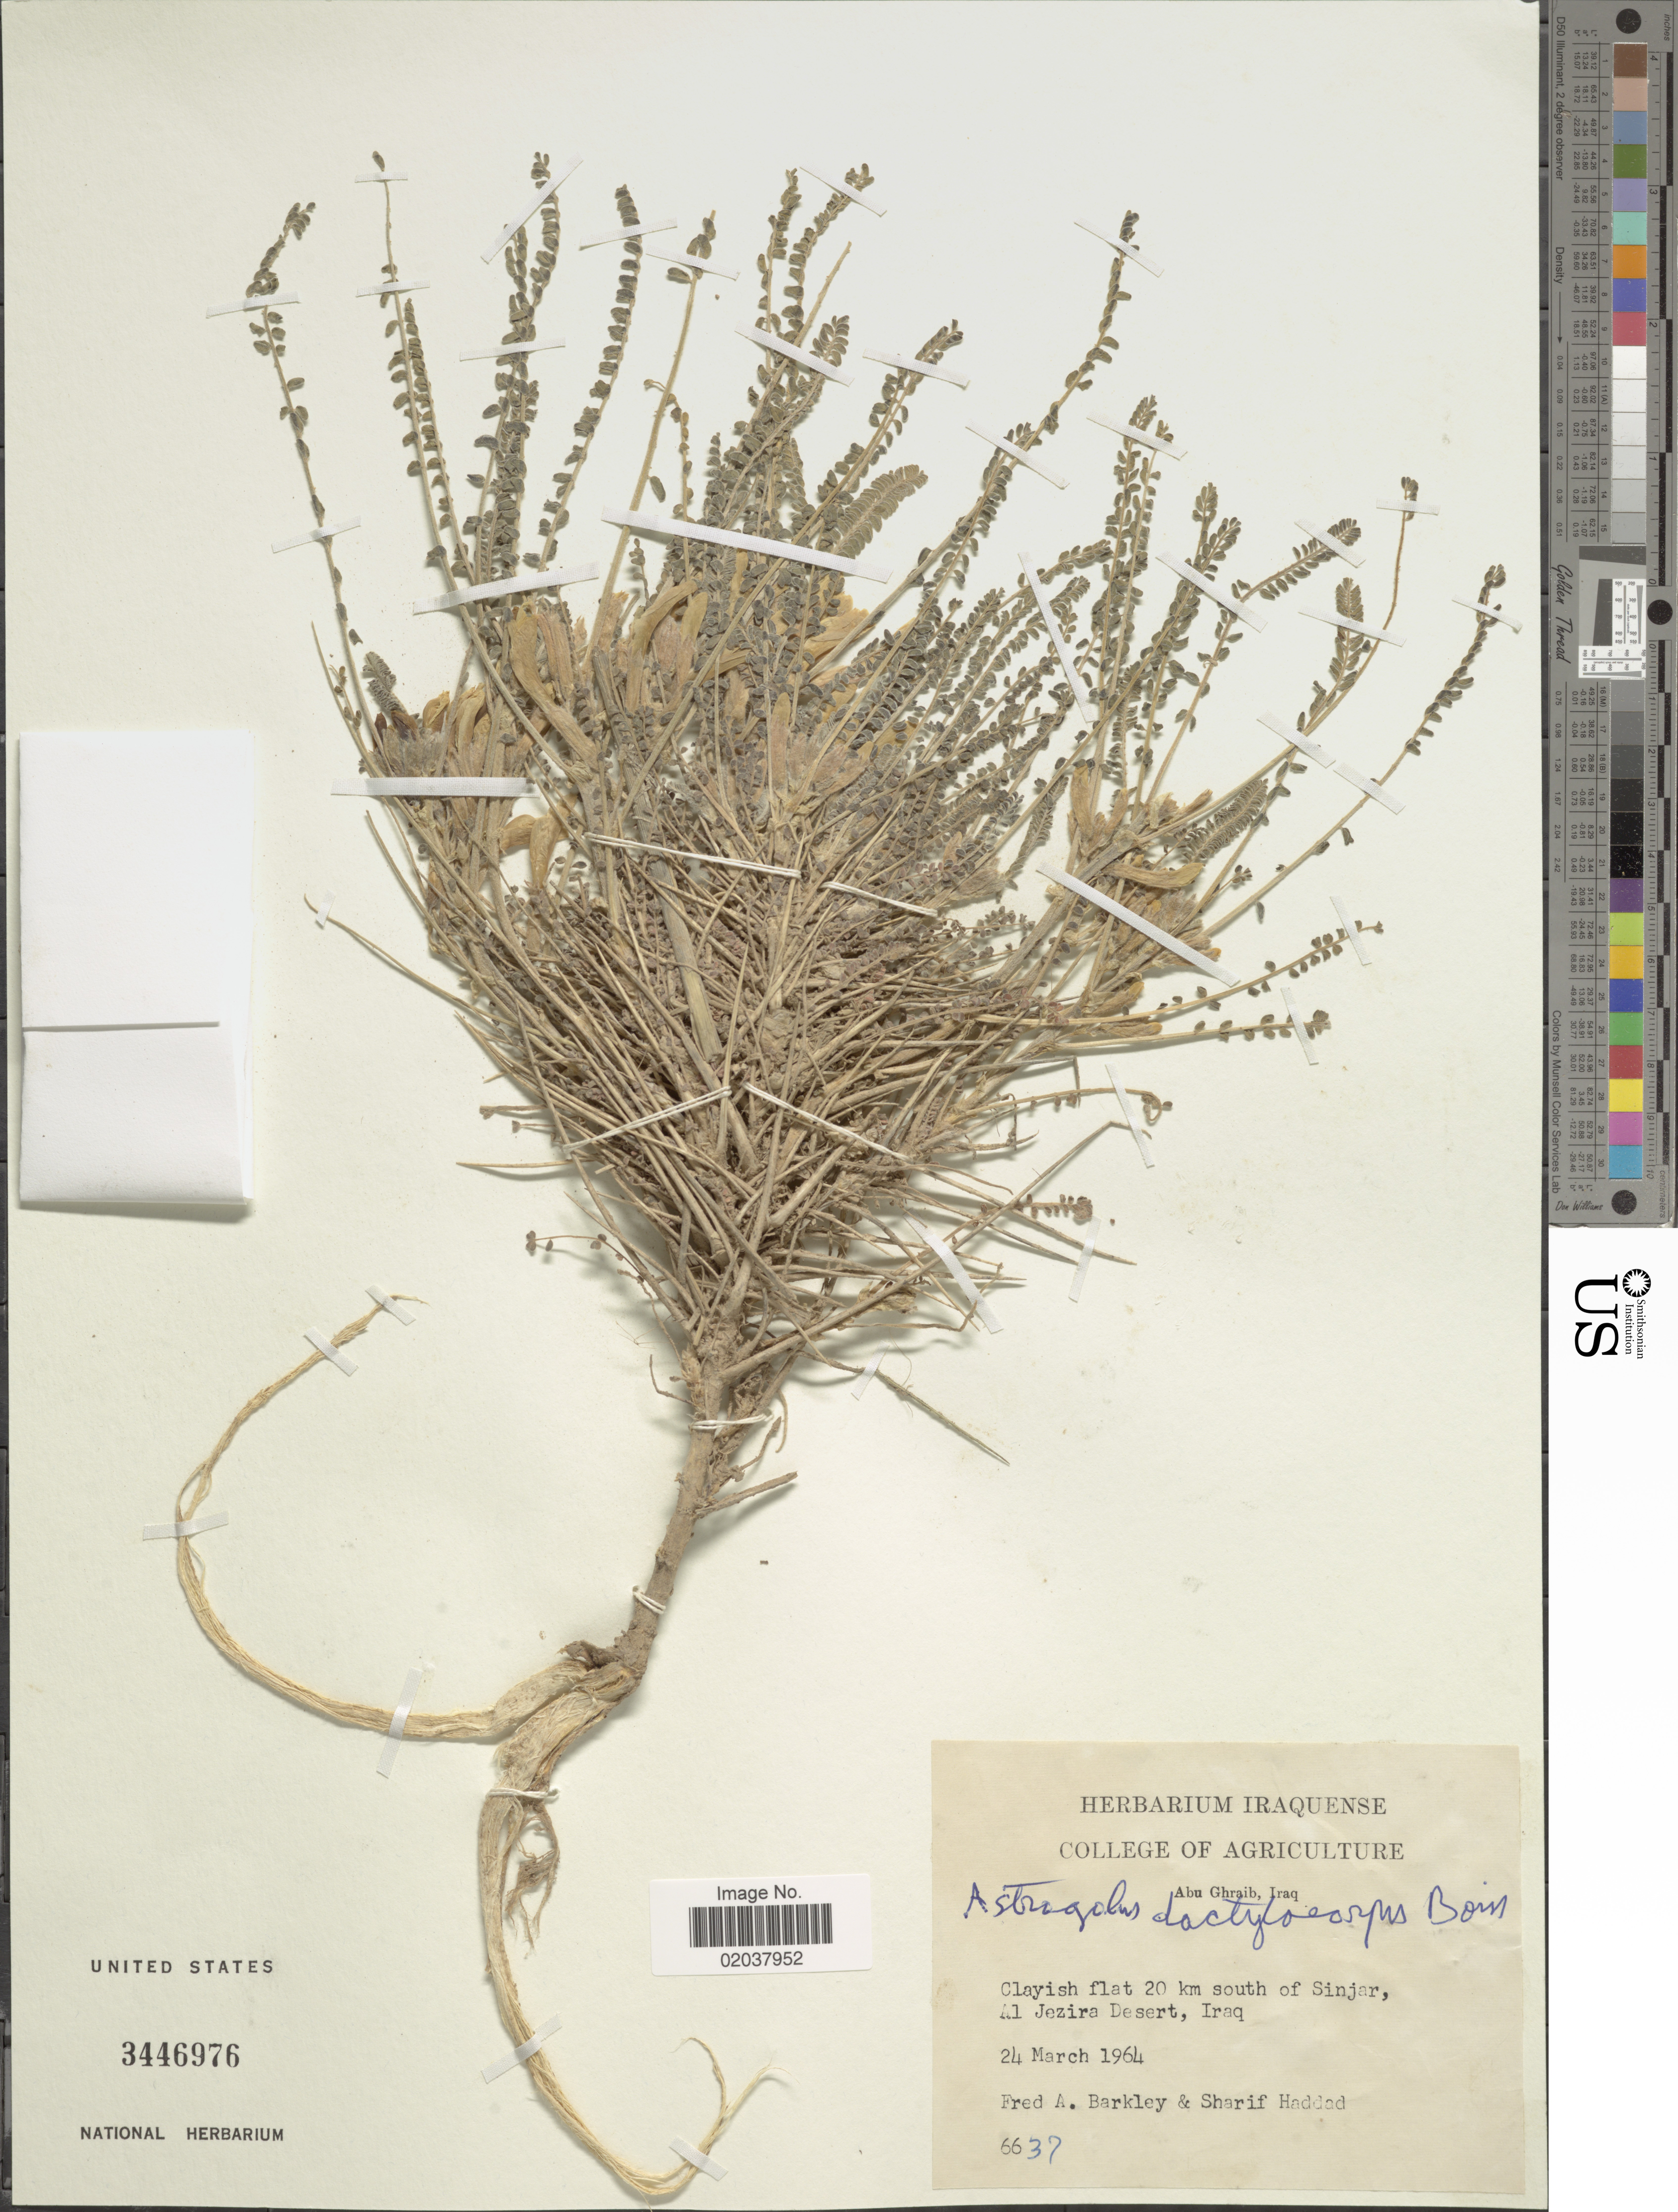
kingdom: Plantae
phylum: Tracheophyta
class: Magnoliopsida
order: Fabales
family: Fabaceae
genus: Astragalus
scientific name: Astragalus dactylocarpus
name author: Boiss.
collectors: F. A. Barkley & S. Haddad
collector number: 6637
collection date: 1964-03-24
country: Iraq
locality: Abu Ghraib. Clayish flat 20 km south of Sinjar, Al Jezira Desert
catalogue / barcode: US 3446976